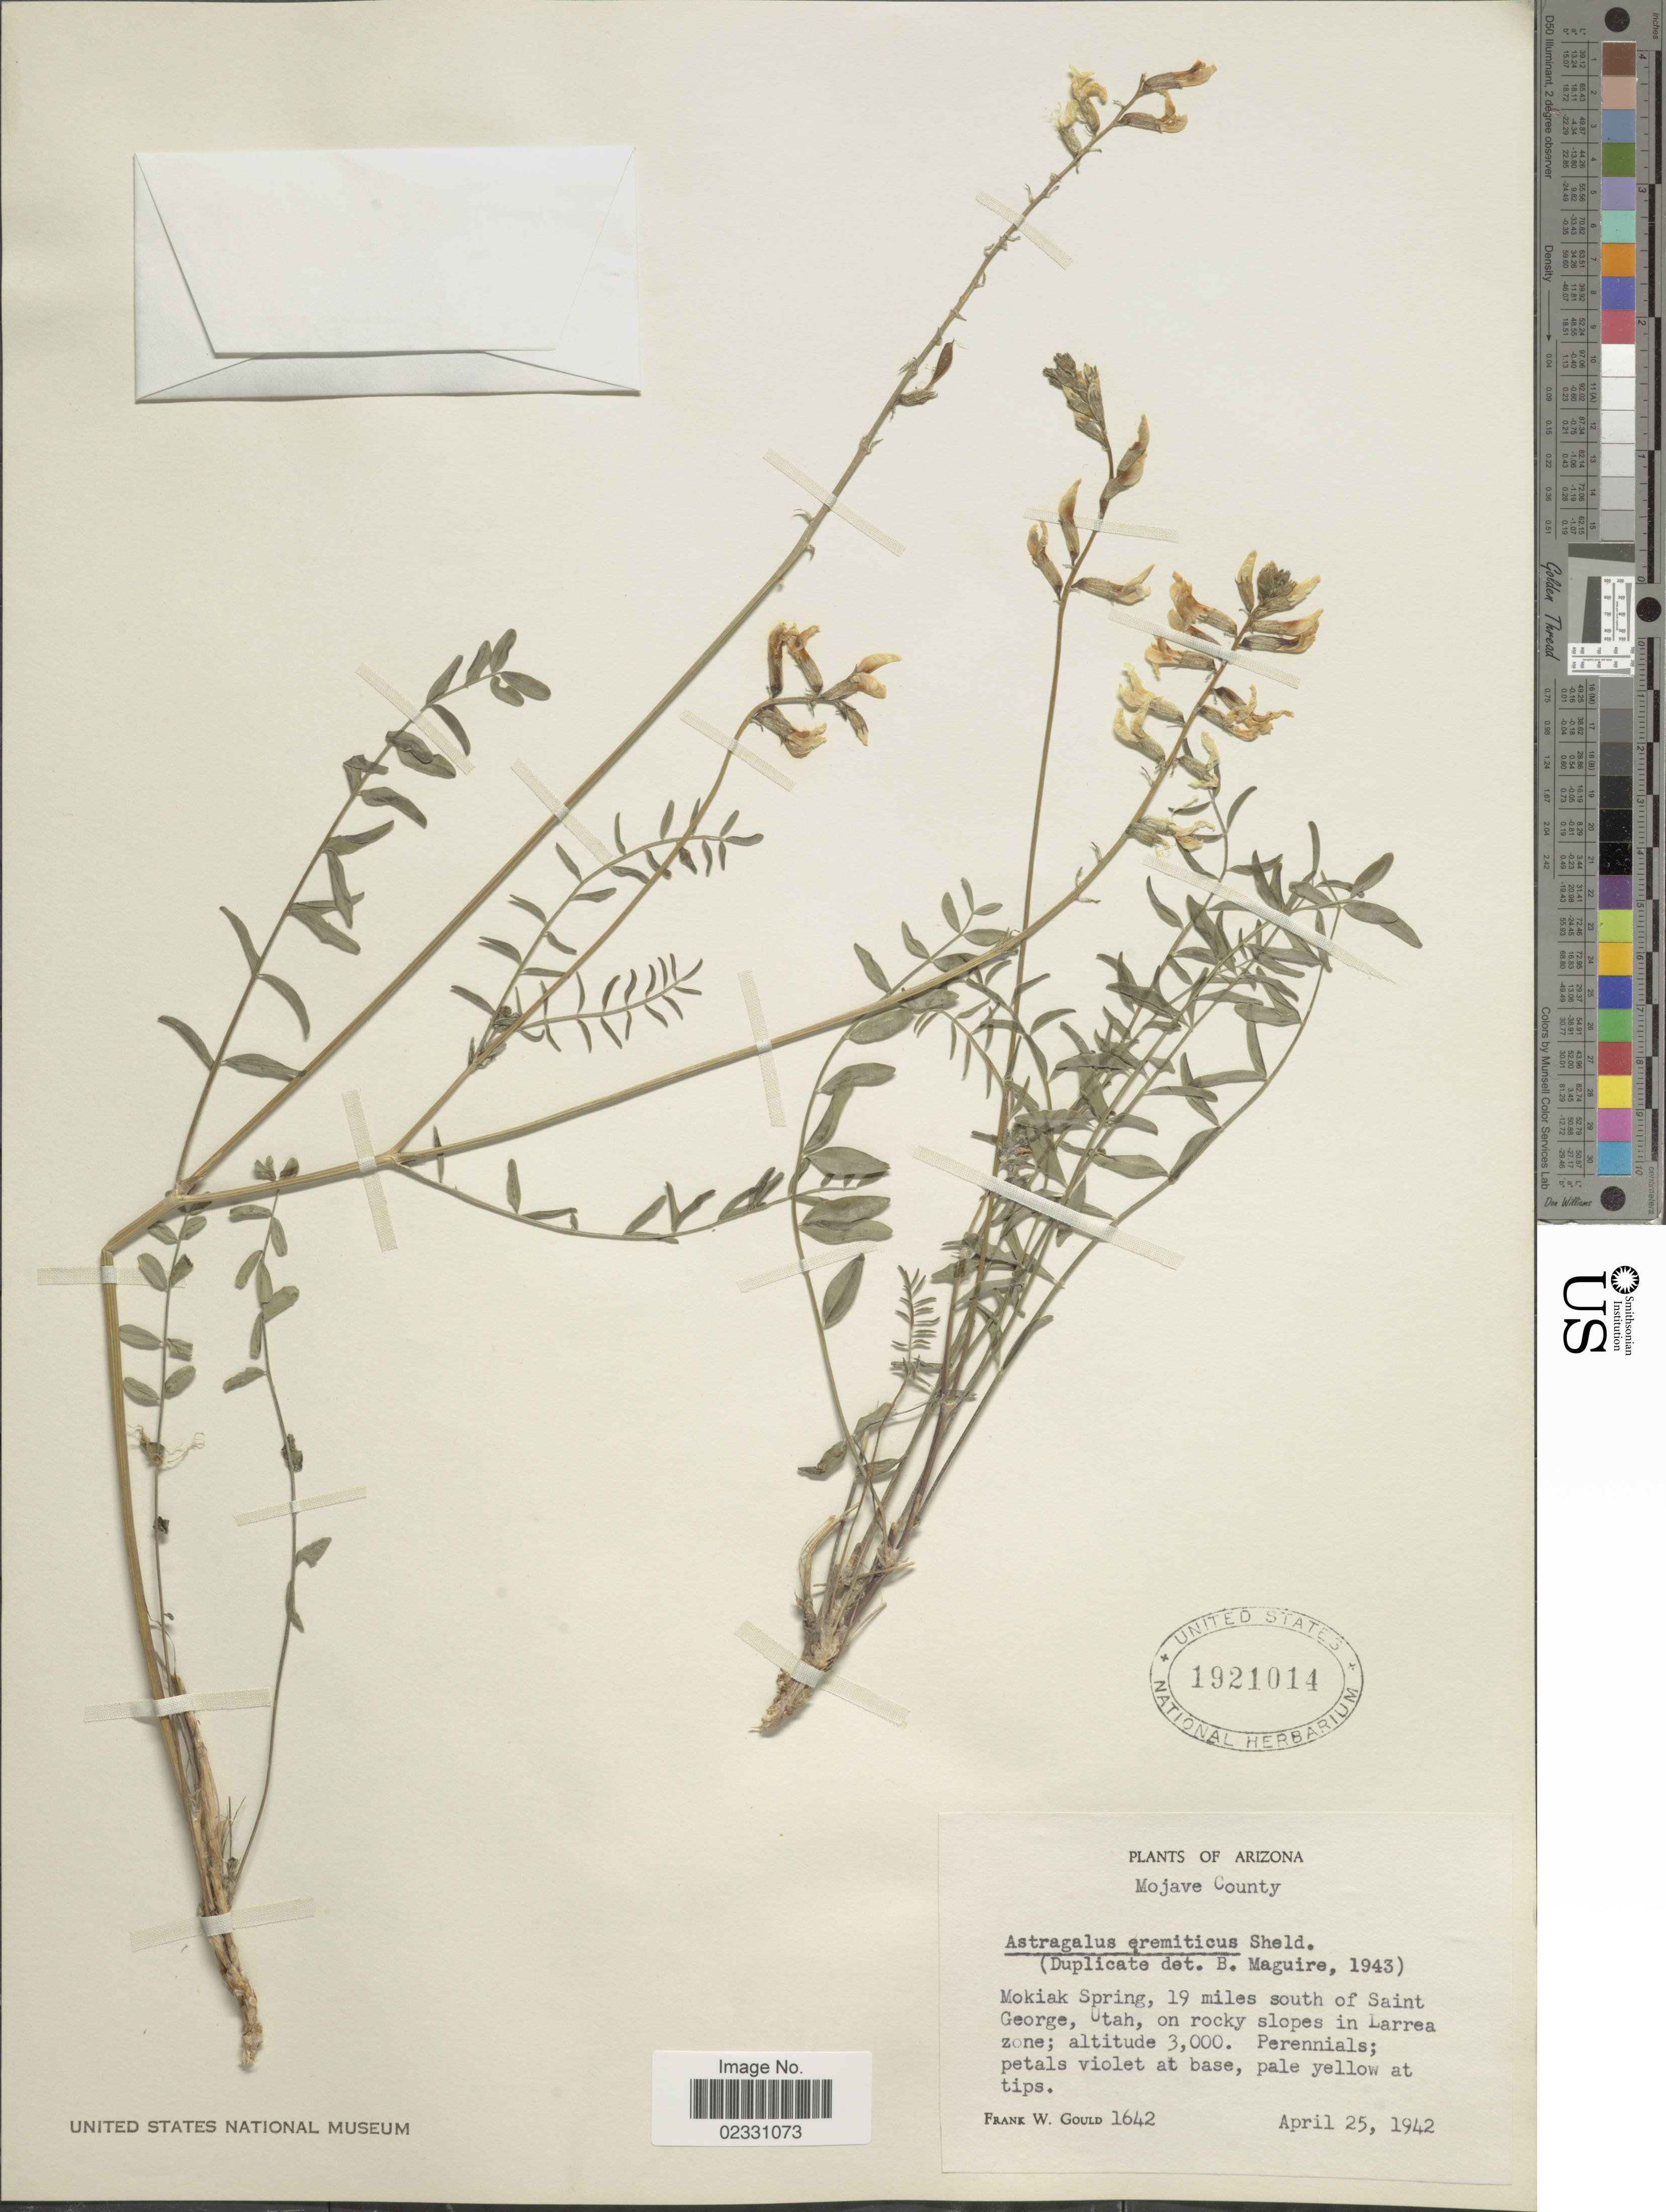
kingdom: Plantae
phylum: Tracheophyta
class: Magnoliopsida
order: Fabales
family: Fabaceae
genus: Astragalus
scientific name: Astragalus eremiticus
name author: E. Sheld.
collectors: F. W. Gould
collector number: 1642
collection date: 1942-04-25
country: United States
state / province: Utah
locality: Arizona. Mojave County. Mokiak Spring, 19 miles south of Saint George, Utah, in Larrea zone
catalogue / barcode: US 1921014